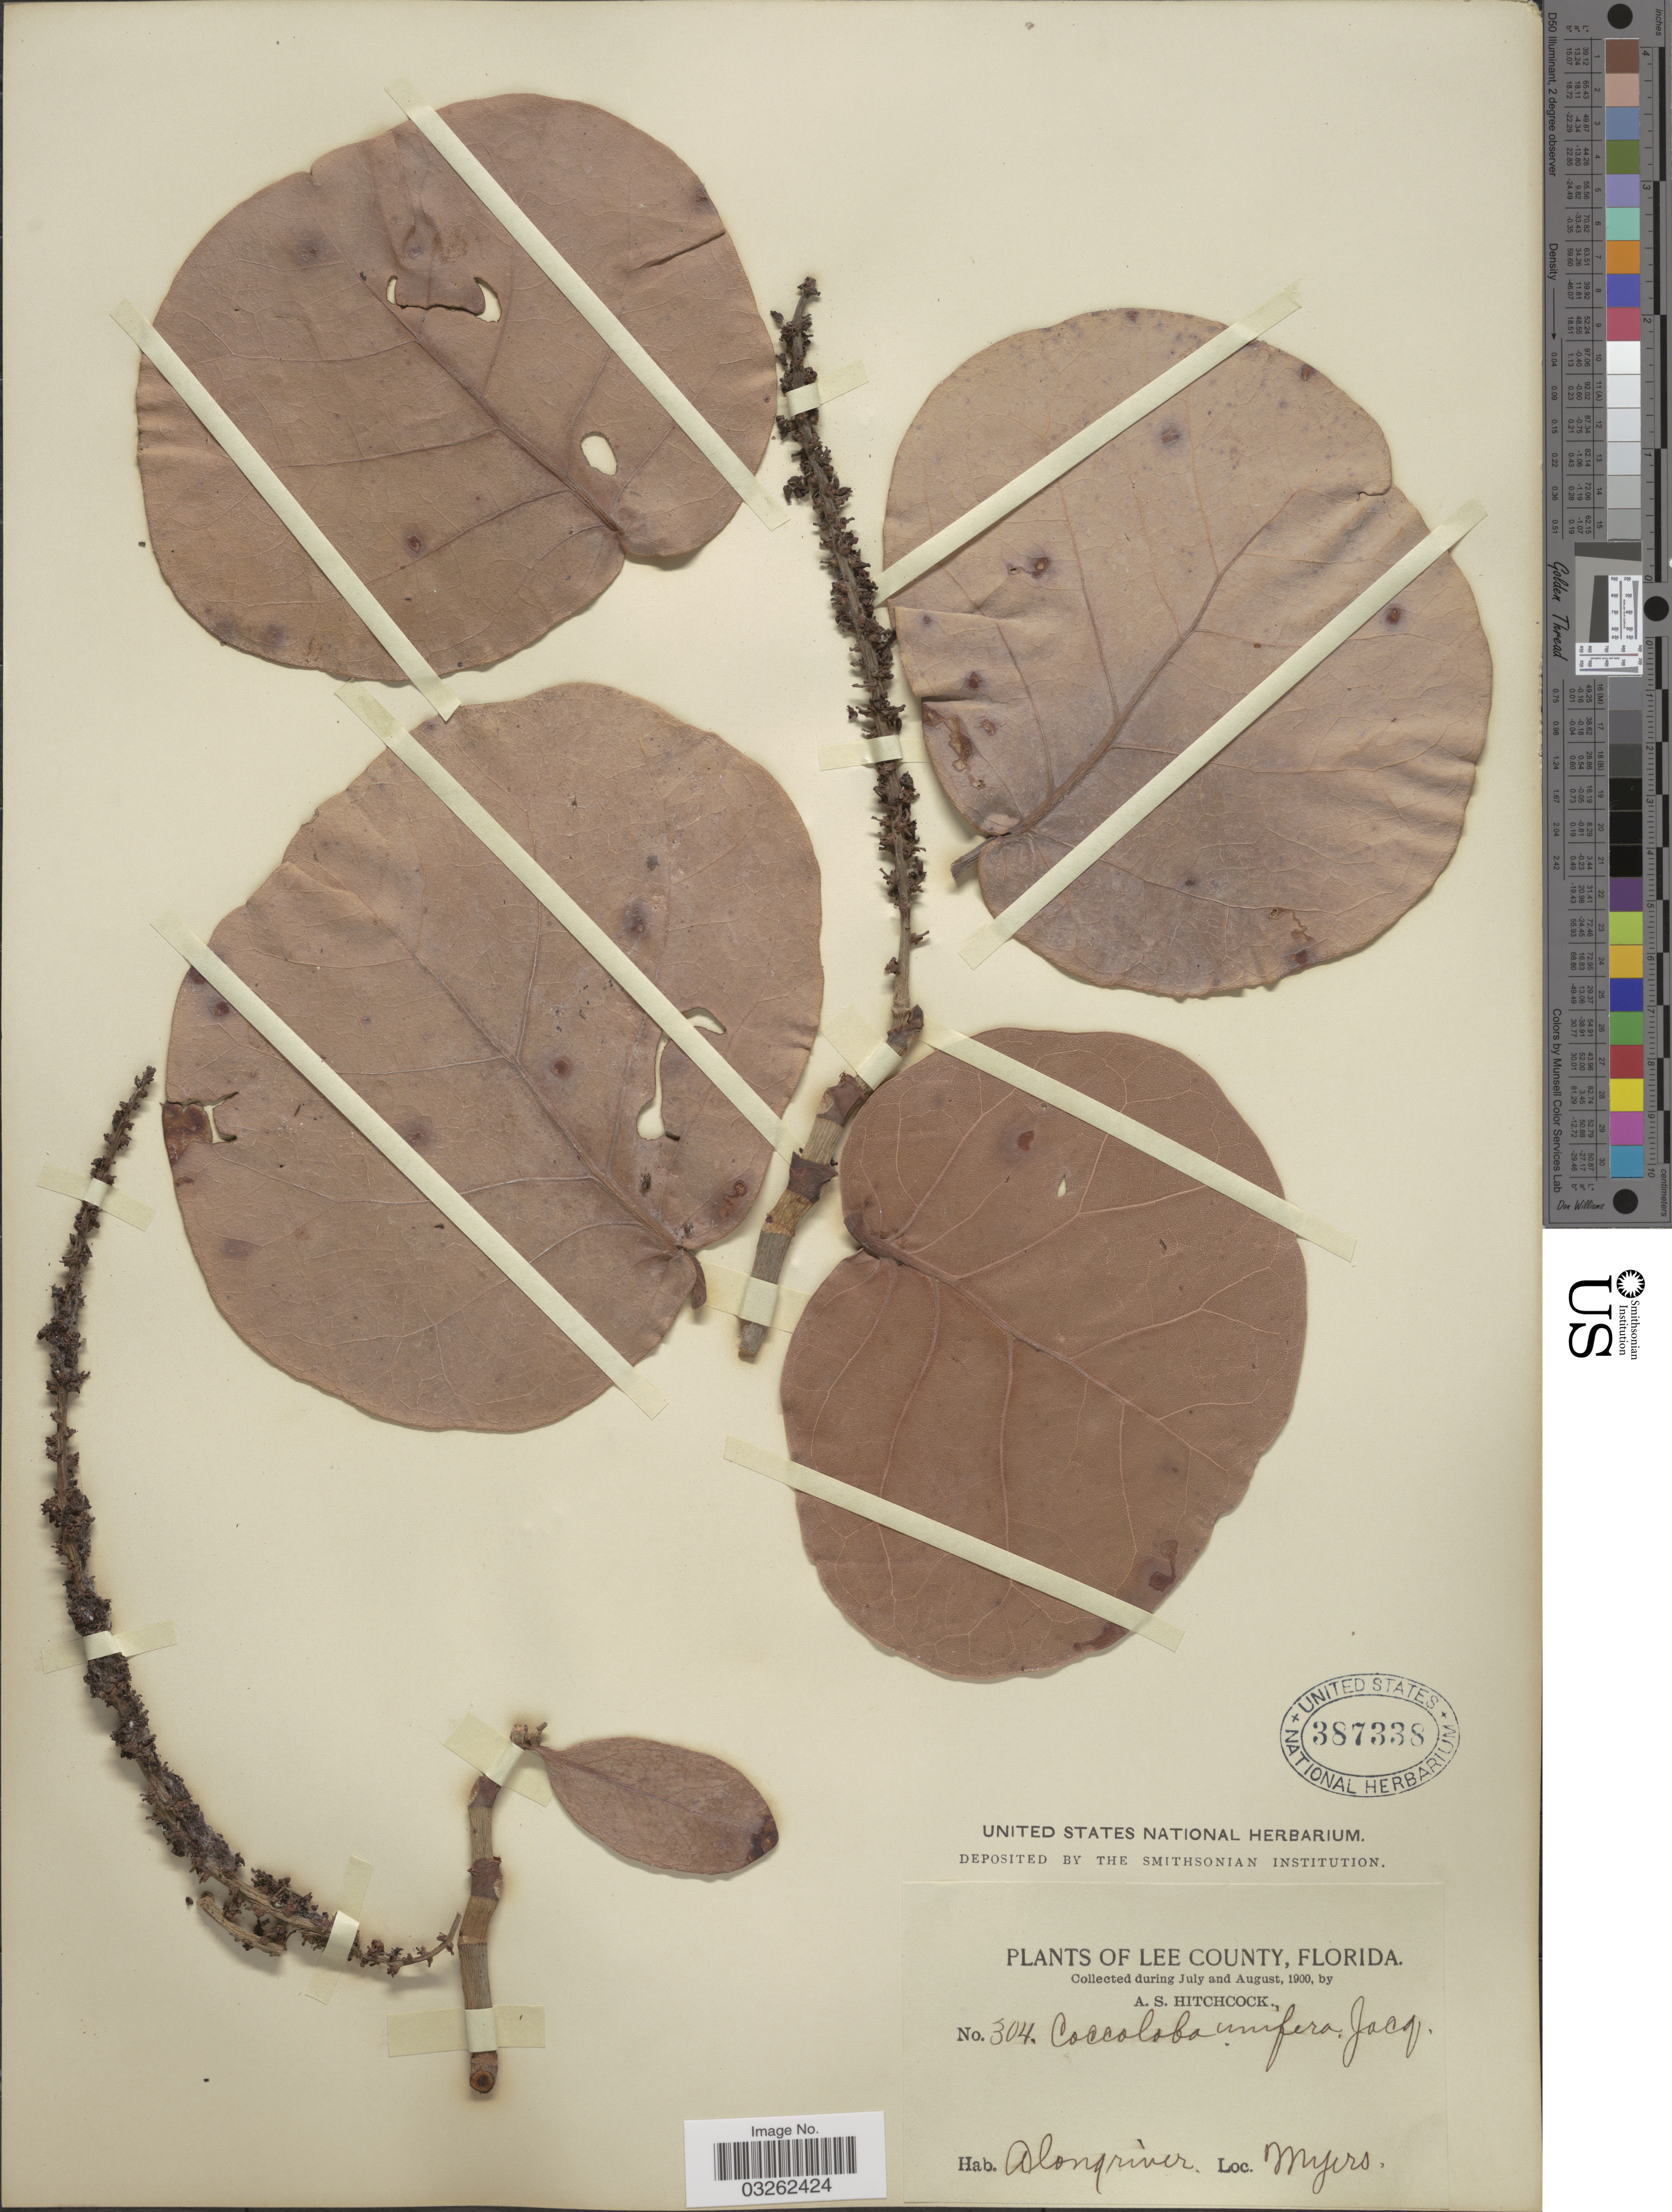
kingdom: Plantae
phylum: Tracheophyta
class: Magnoliopsida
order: Caryophyllales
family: Polygonaceae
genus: Coccoloba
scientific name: Coccoloba uvifera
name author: L.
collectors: A. S. Hitchcock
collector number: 304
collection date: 1900-07/1900-08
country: United States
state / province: Florida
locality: Lee County. Along river. Myers.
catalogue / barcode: US 387338